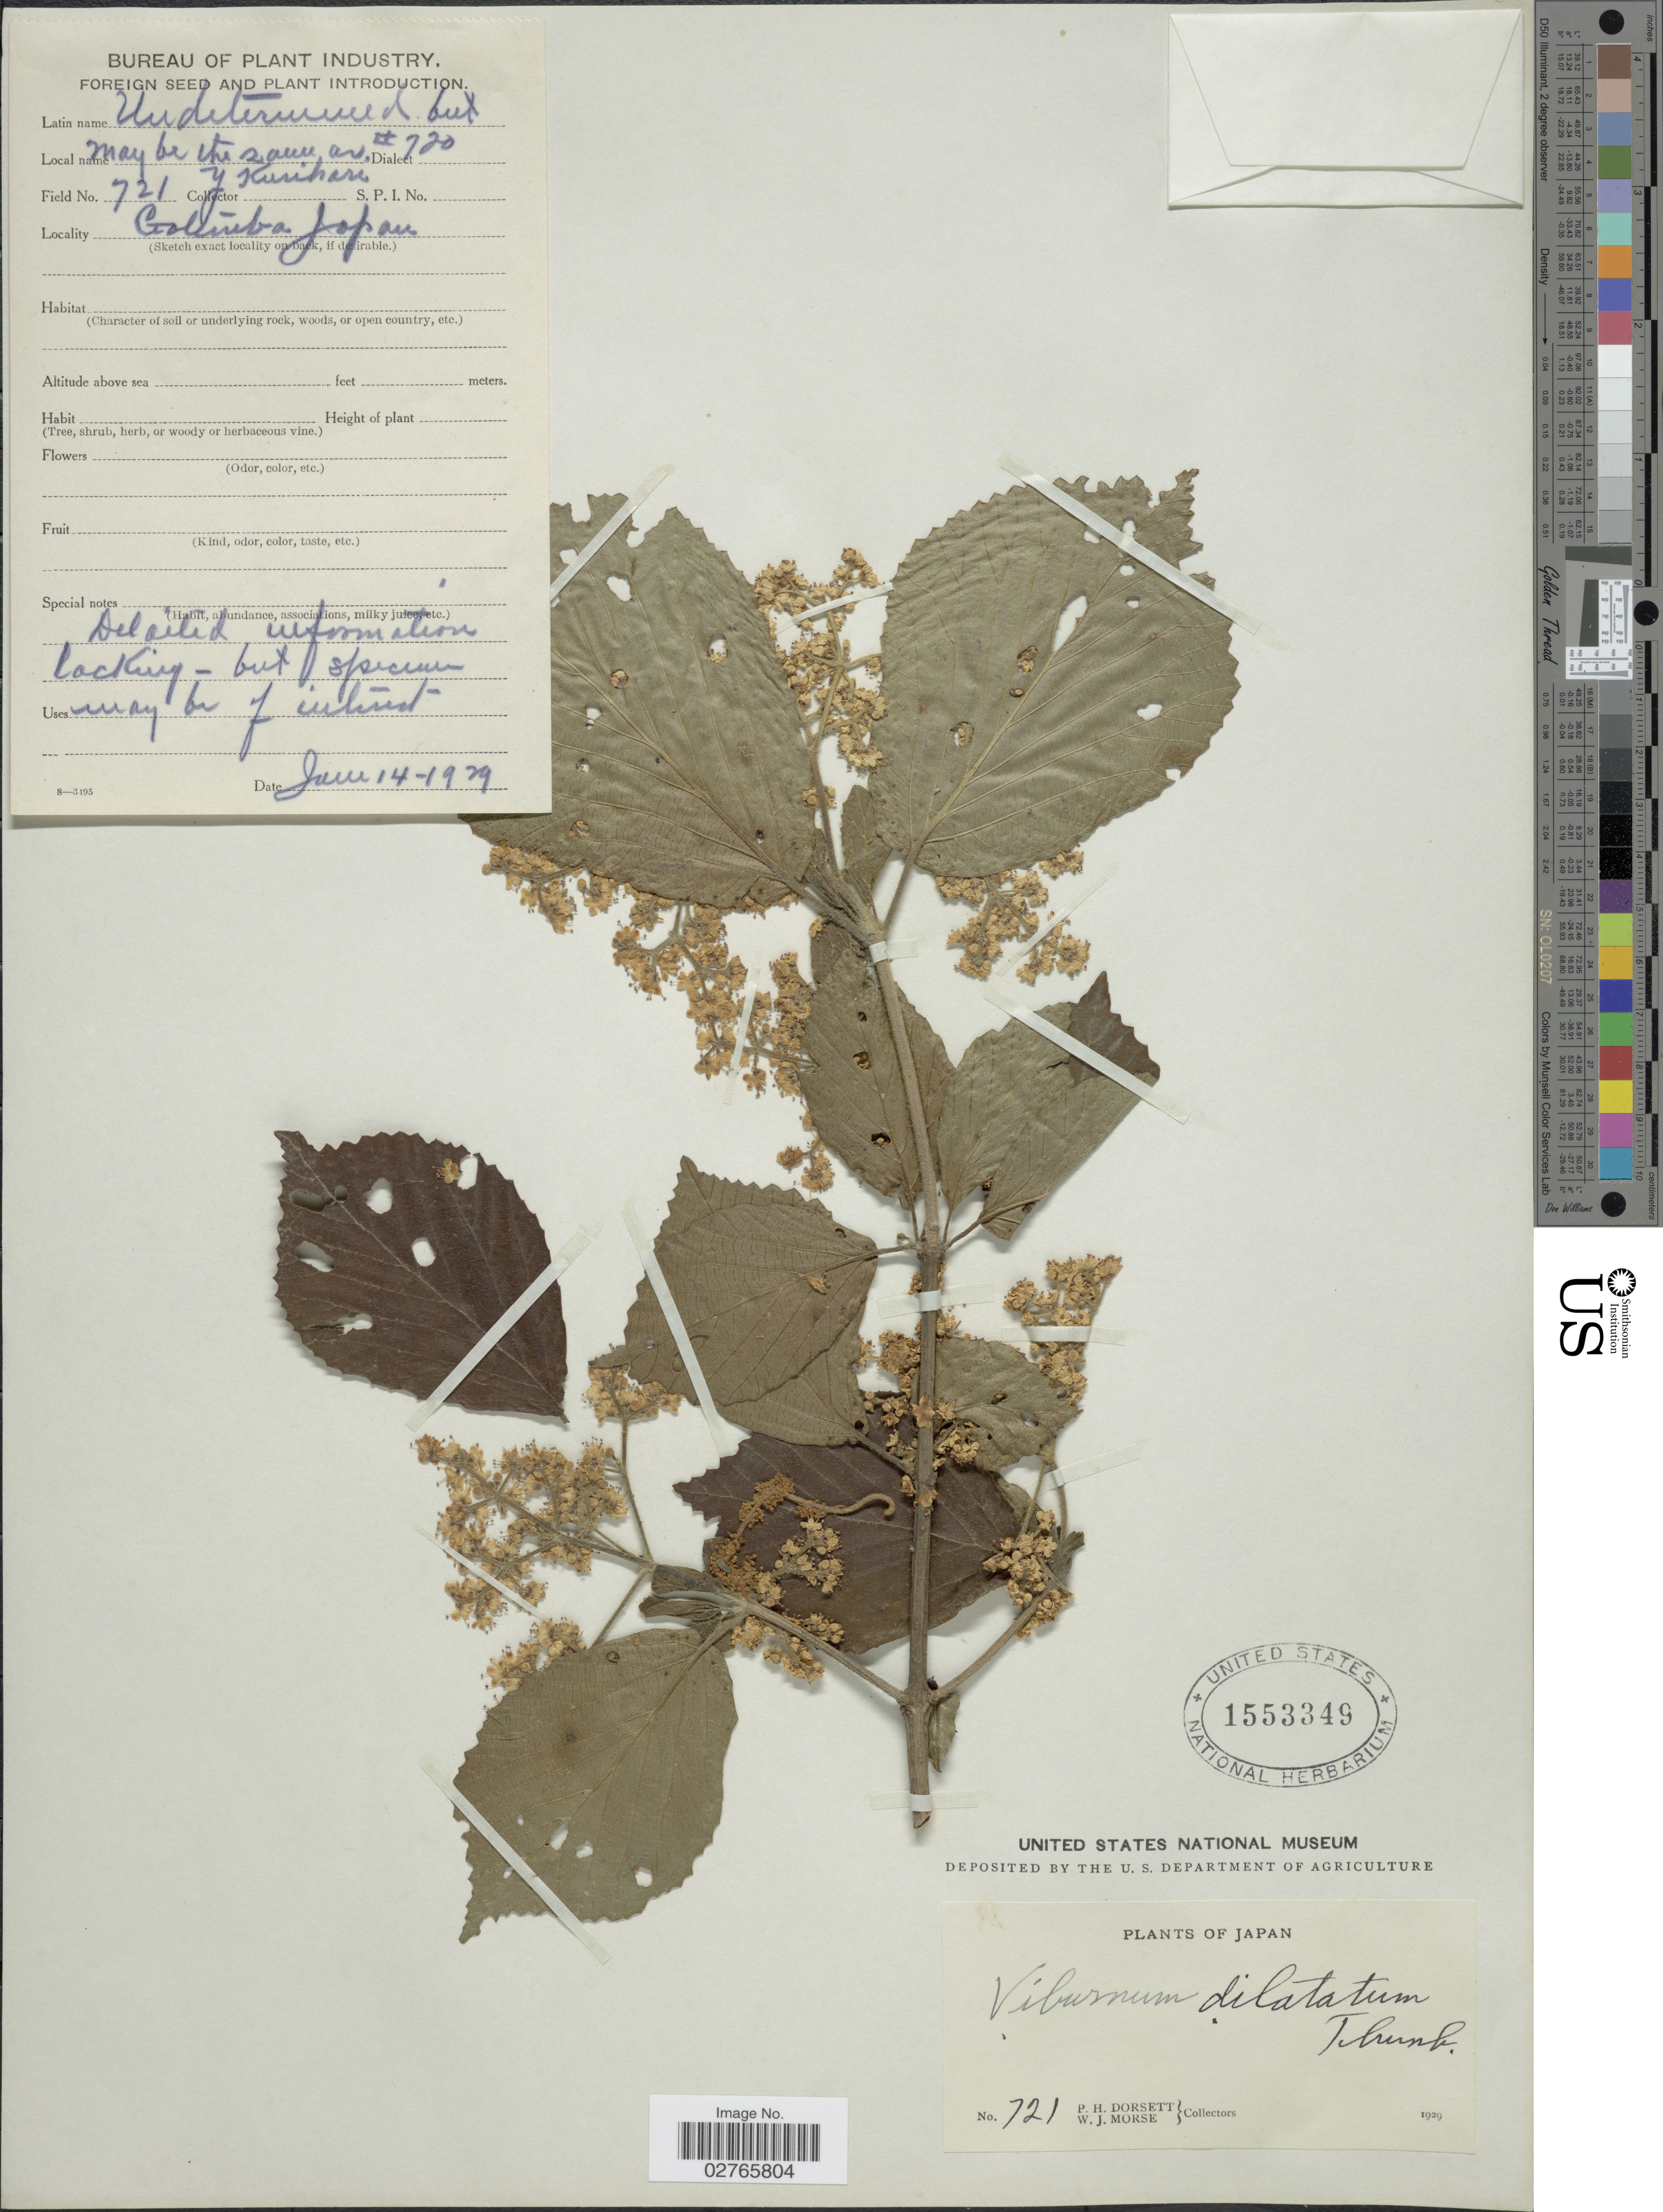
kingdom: Plantae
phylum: Tracheophyta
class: Magnoliopsida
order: Dipsacales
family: Viburnaceae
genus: Viburnum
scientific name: Viburnum dilatatum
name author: Thunb.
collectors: P. H. Dorsett & W. J. Morse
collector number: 721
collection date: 1929-06-14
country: Japan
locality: Golimba.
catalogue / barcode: US 1553349